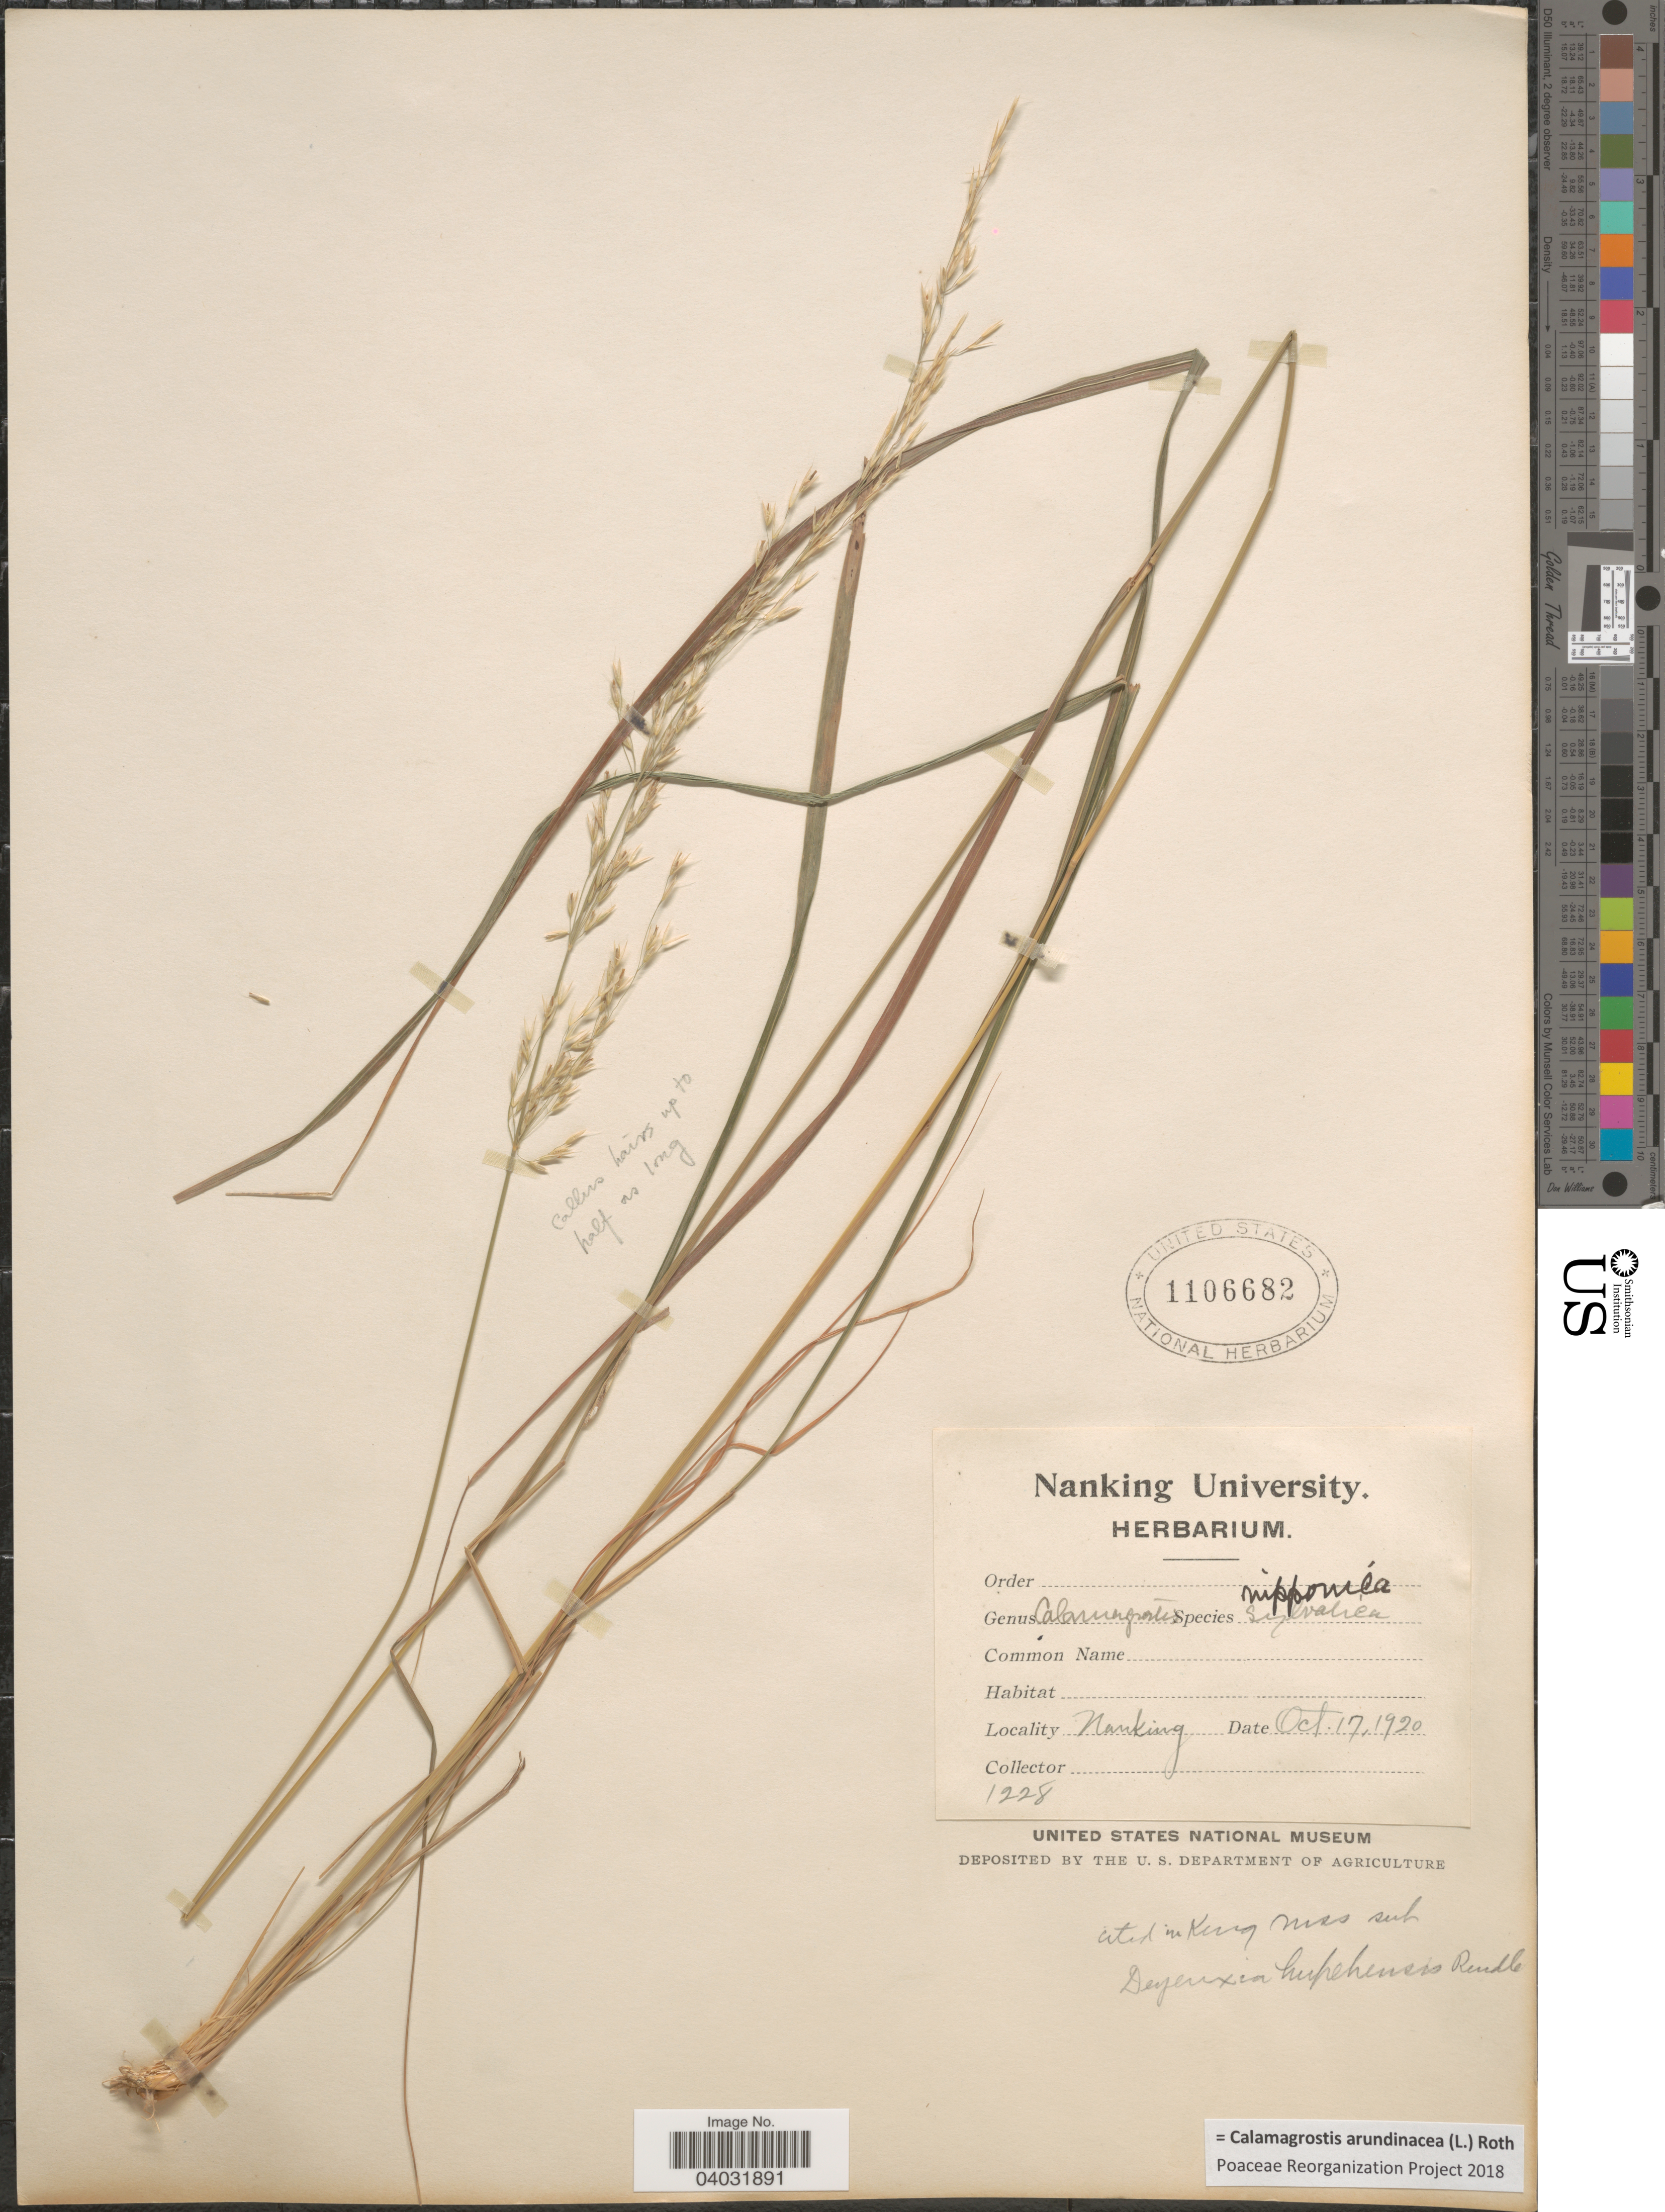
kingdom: Plantae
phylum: Tracheophyta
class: Liliopsida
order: Poales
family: Poaceae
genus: Calamagrostis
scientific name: Calamagrostis arundinacea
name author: (L.) Roth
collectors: ex herb. University of Nanking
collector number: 1228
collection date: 1920-10-17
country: China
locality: Nanking.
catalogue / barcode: US 1106682